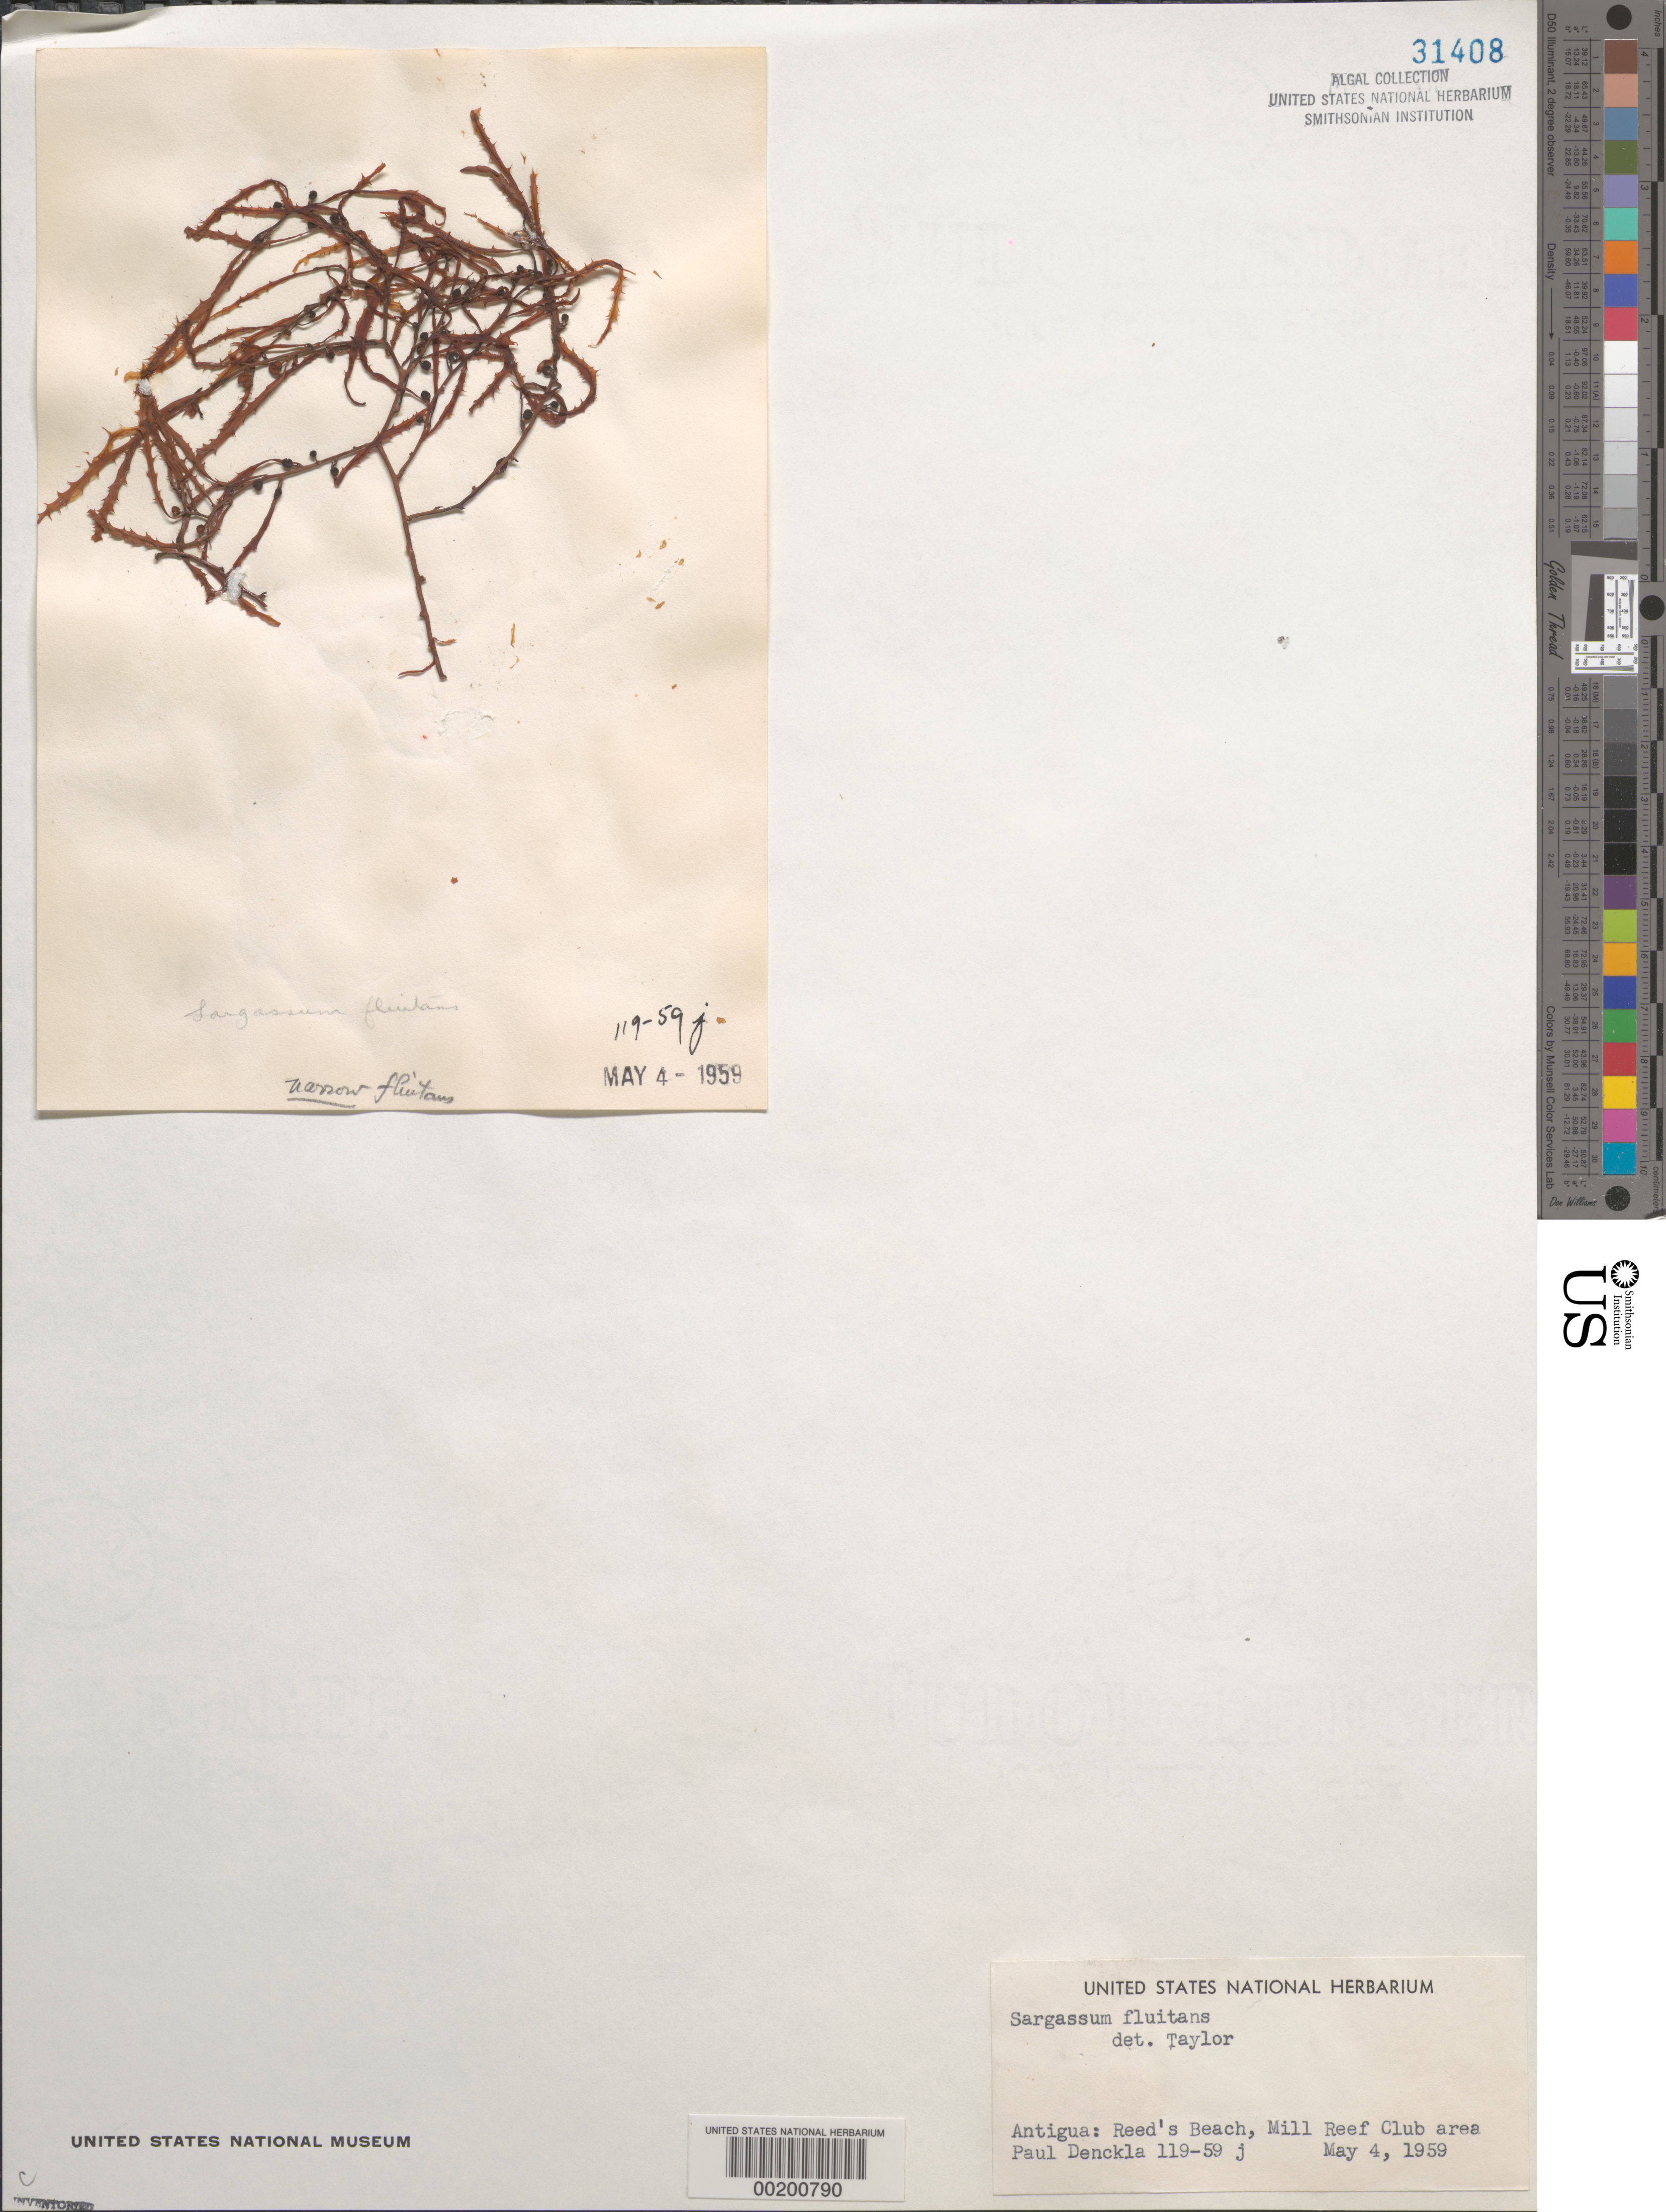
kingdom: Chromista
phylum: Ochrophyta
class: Phaeophyceae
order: Fucales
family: Sargassaceae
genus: Sargassum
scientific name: Sargassum fluitans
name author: (Børgesen) Børgesen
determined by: Taylor, William R.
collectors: P. Denckla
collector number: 119-59j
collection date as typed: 04 May 1959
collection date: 1959-05-04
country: Antigua and Barbuda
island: Antigua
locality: Reed's Beach, Mill Reef Club area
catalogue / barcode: US 31408